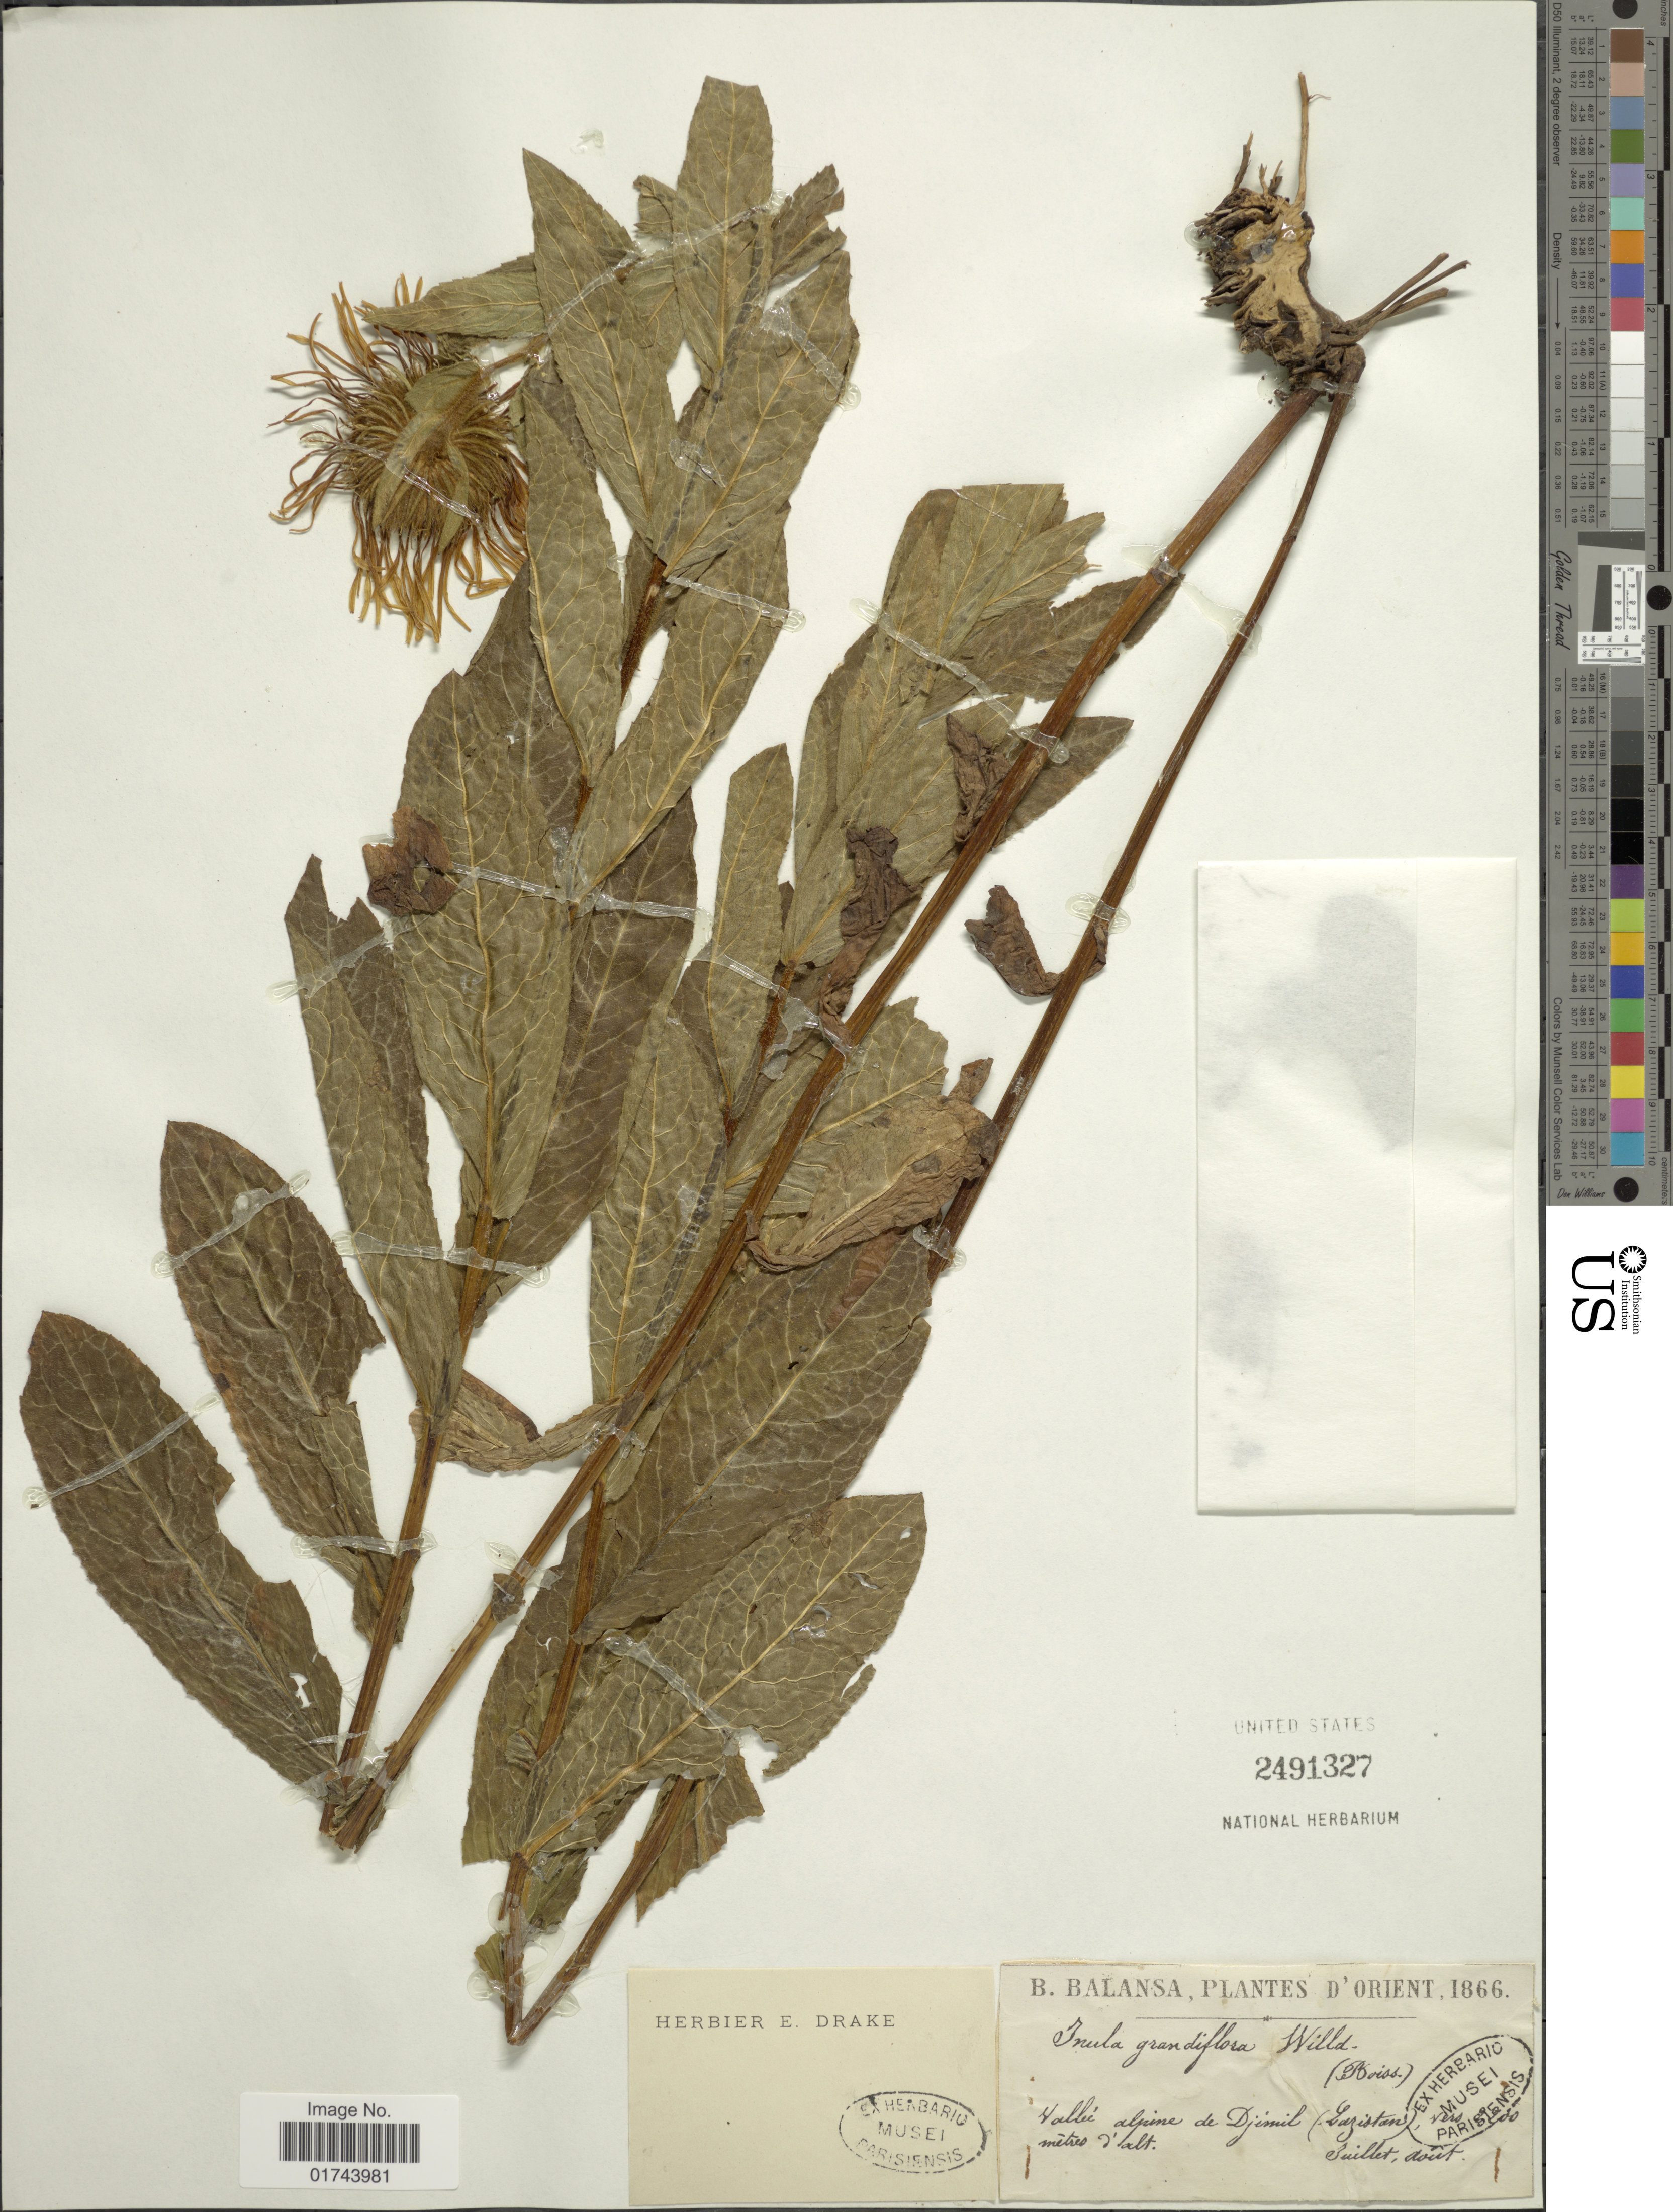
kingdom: Plantae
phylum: Tracheophyta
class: Magnoliopsida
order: Asterales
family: Asteraceae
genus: Inula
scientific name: Inula grandiflora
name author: Willd.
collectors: B. Balansa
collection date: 1866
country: Turkey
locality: Orient, Hallee alpine de Djimil (lazistan)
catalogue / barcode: US 2491327